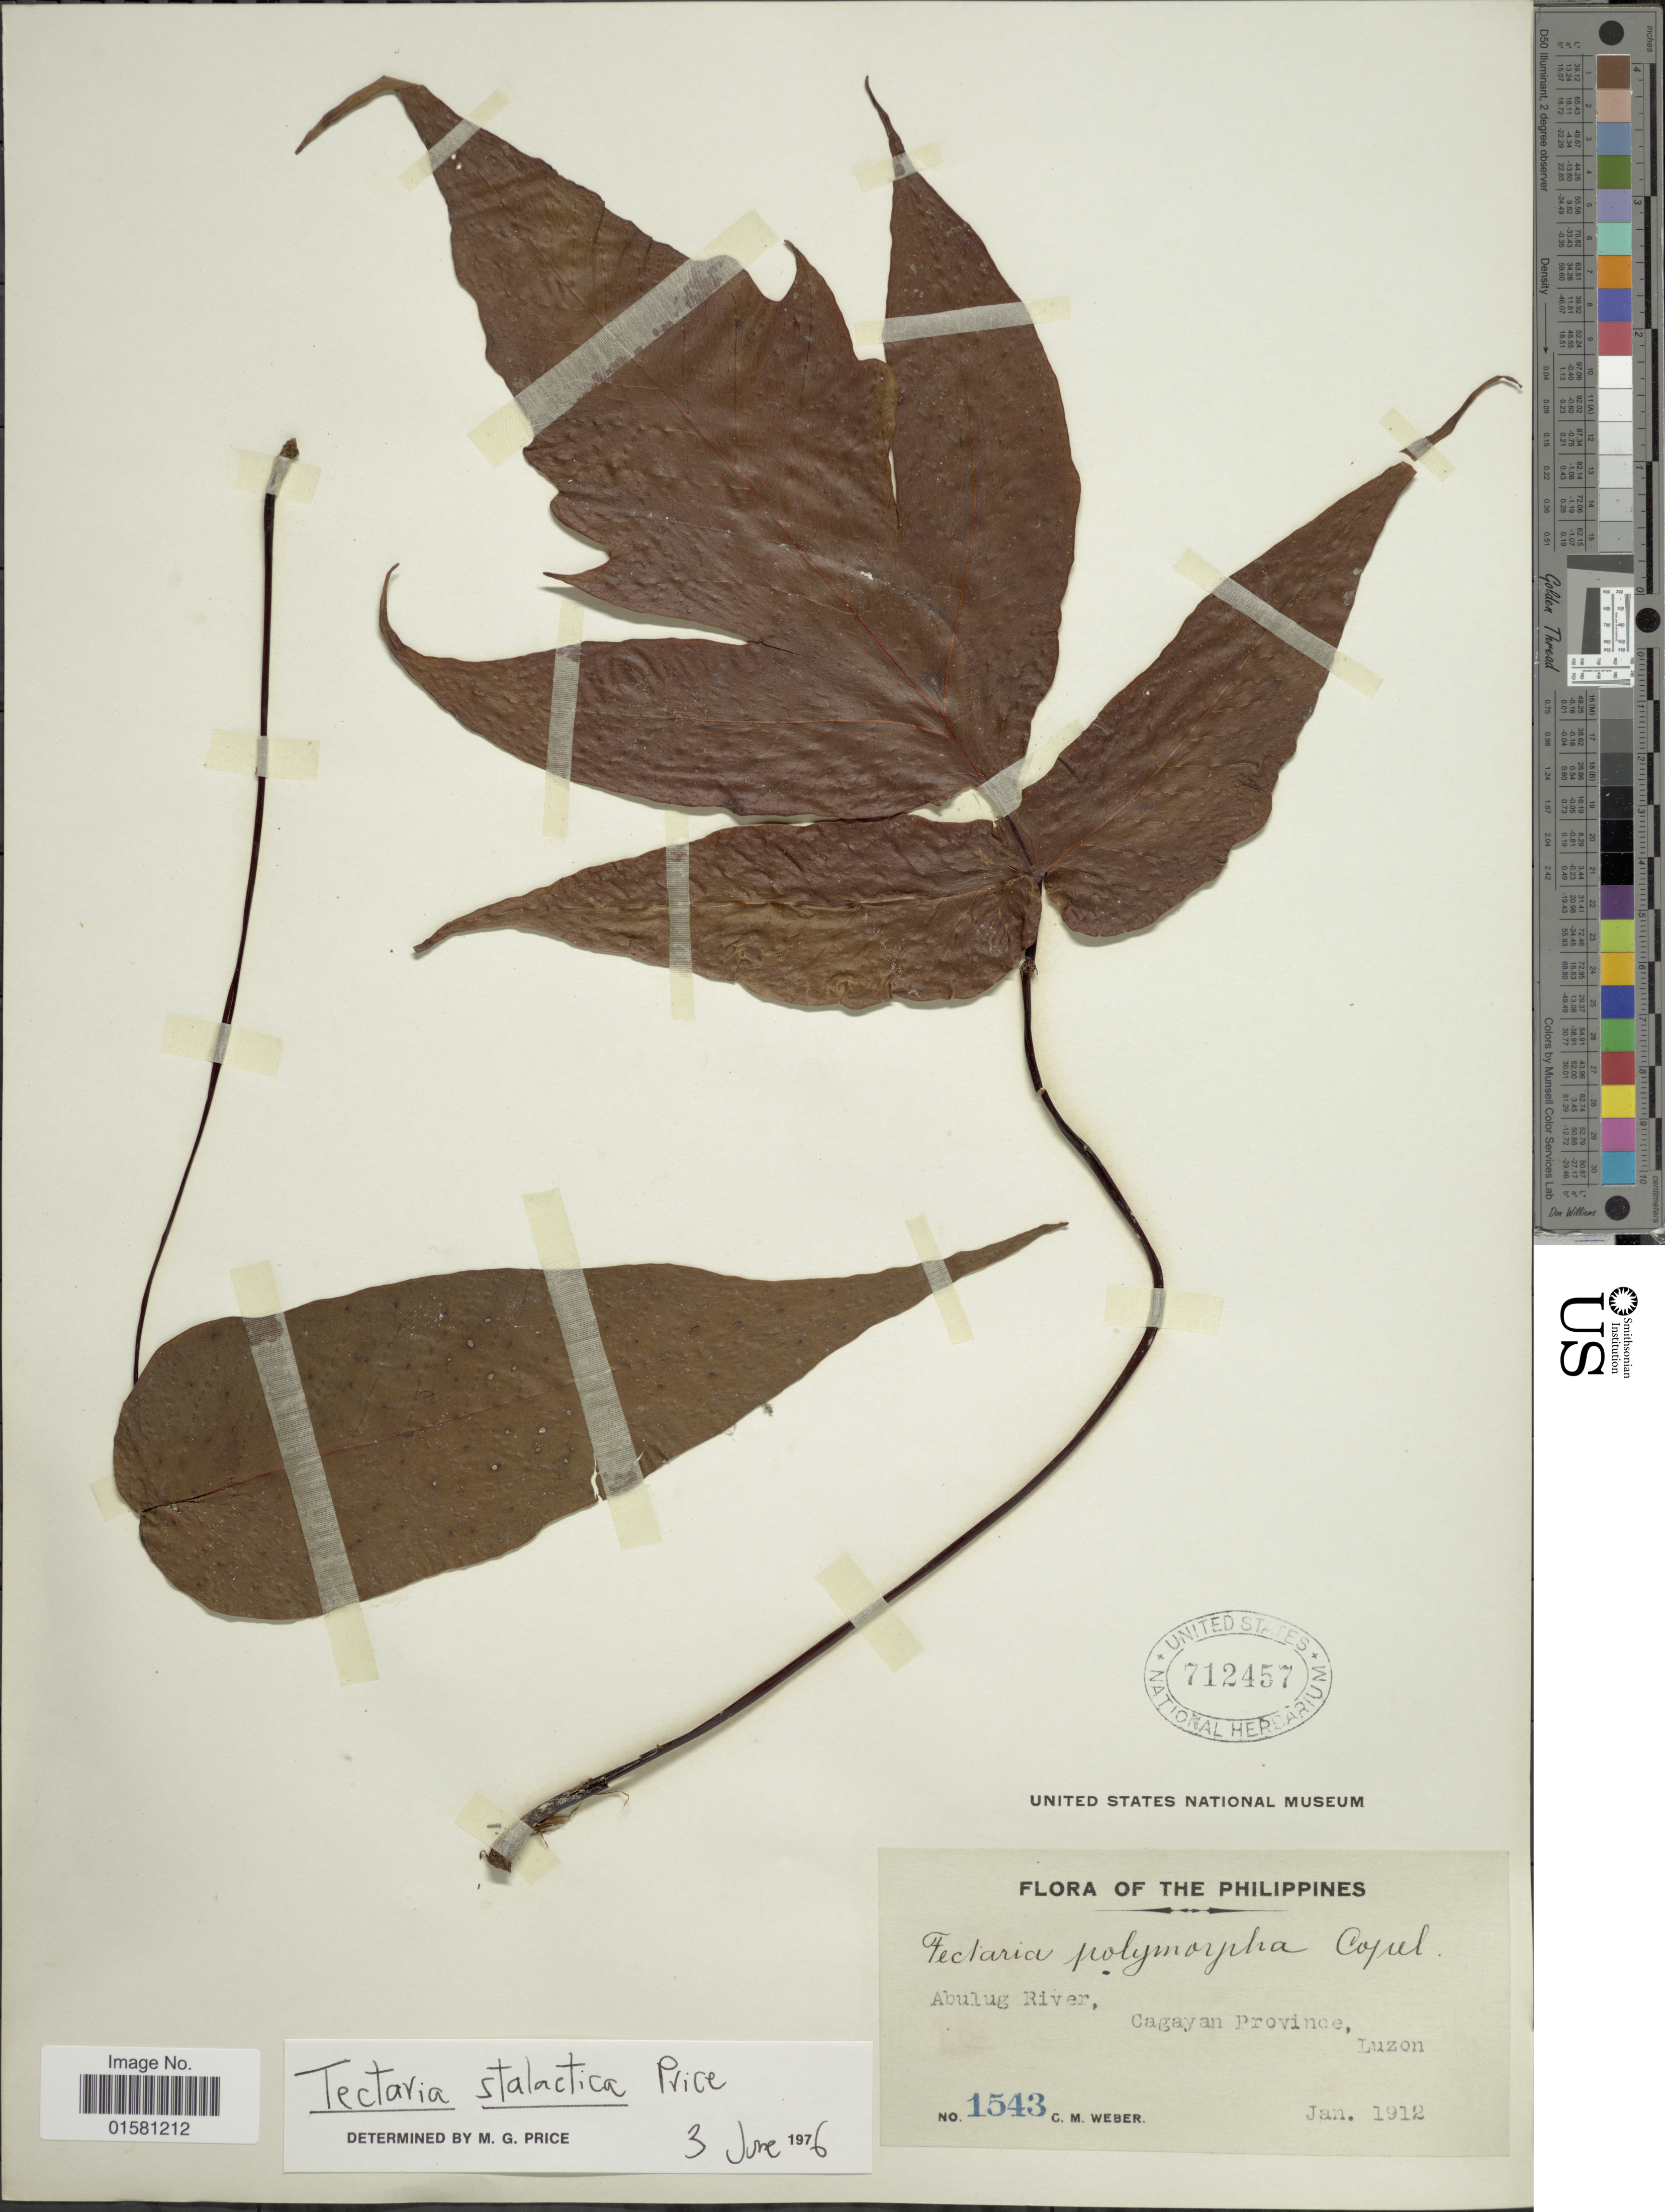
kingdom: Plantae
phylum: Tracheophyta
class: Polypodiopsida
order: Polypodiales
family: Tectariaceae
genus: Tectaria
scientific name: Tectaria stalactica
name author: M.G. Price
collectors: C. M. Weber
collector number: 1543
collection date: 1912-01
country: Philippines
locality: Abulug River, Cagayan Province, Luzon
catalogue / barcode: US 712457